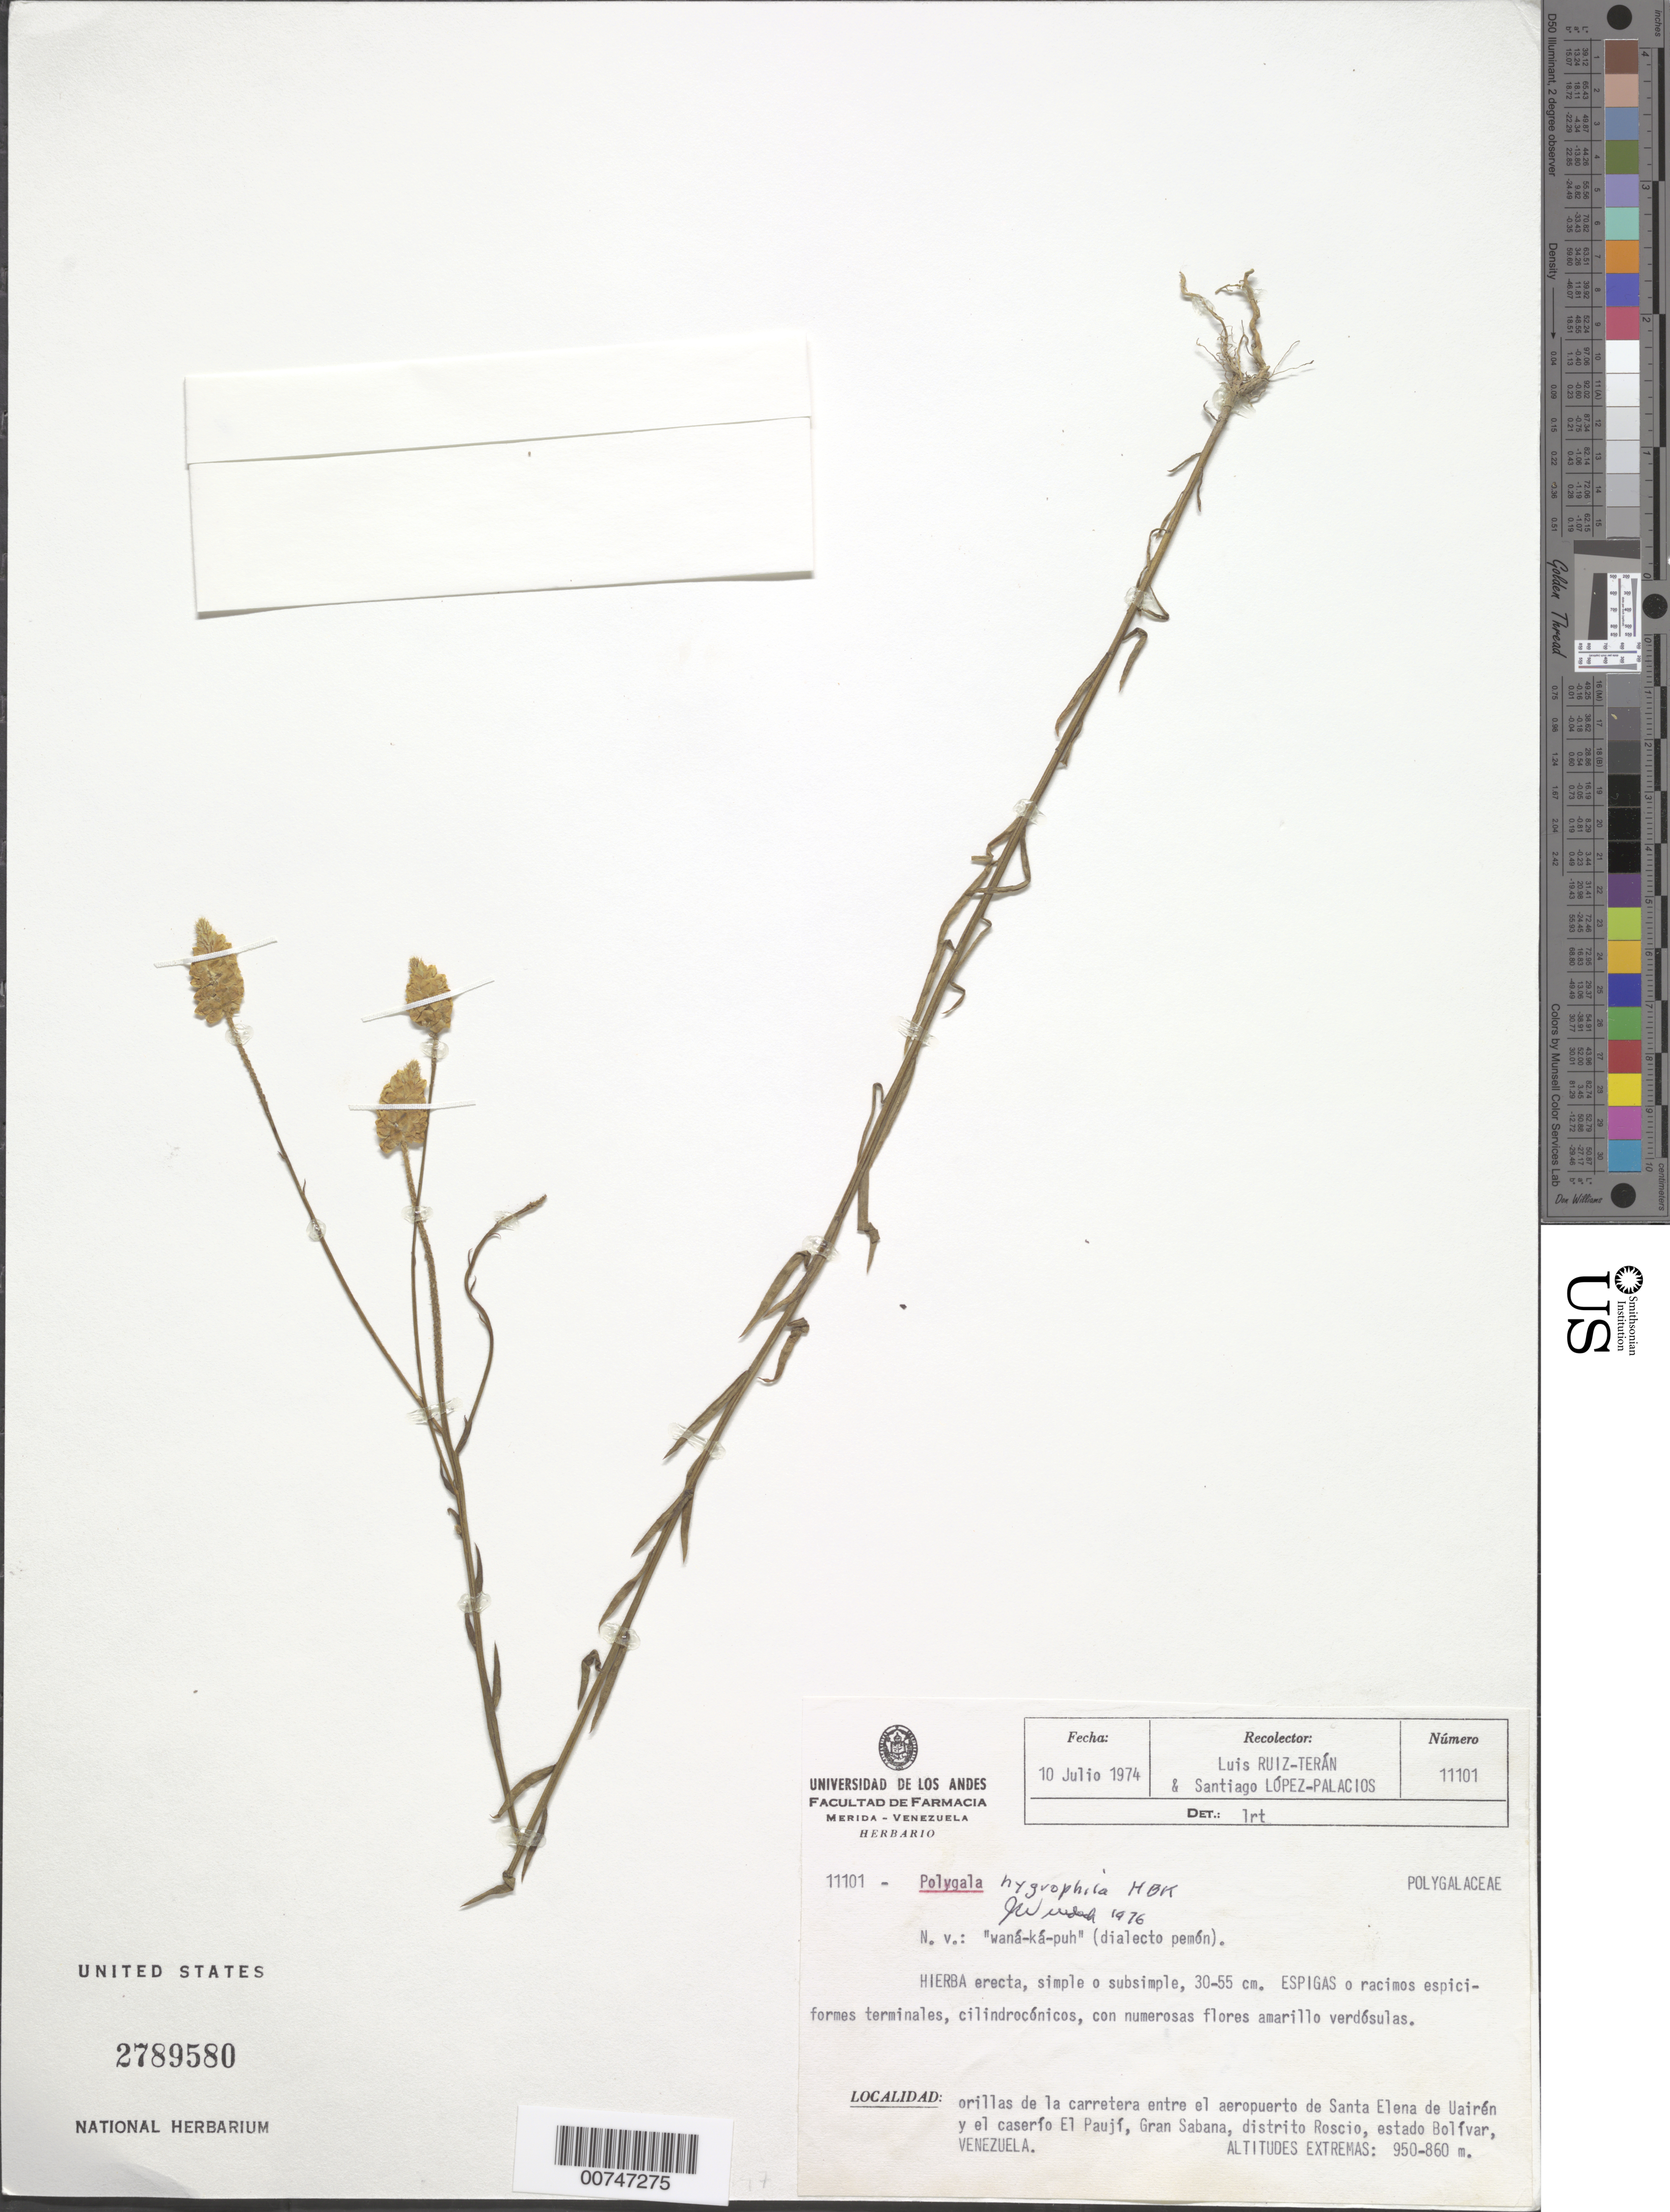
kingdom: Plantae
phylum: Tracheophyta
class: Magnoliopsida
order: Fabales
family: Polygalaceae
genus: Polygala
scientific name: Polygala hygrophila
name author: Kunth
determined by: Wurdack, John J., (US), US (UNITED STATES)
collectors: L. E. Ruíz-Terán & S. López-Palacios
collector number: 11101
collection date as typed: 10-Jul-74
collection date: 1974-07-10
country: Venezuela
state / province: Bolívar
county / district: Roscio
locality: Santa Elena de Uairen to El Pauji, Gran Sabana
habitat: Along road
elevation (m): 860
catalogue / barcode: US 2789580